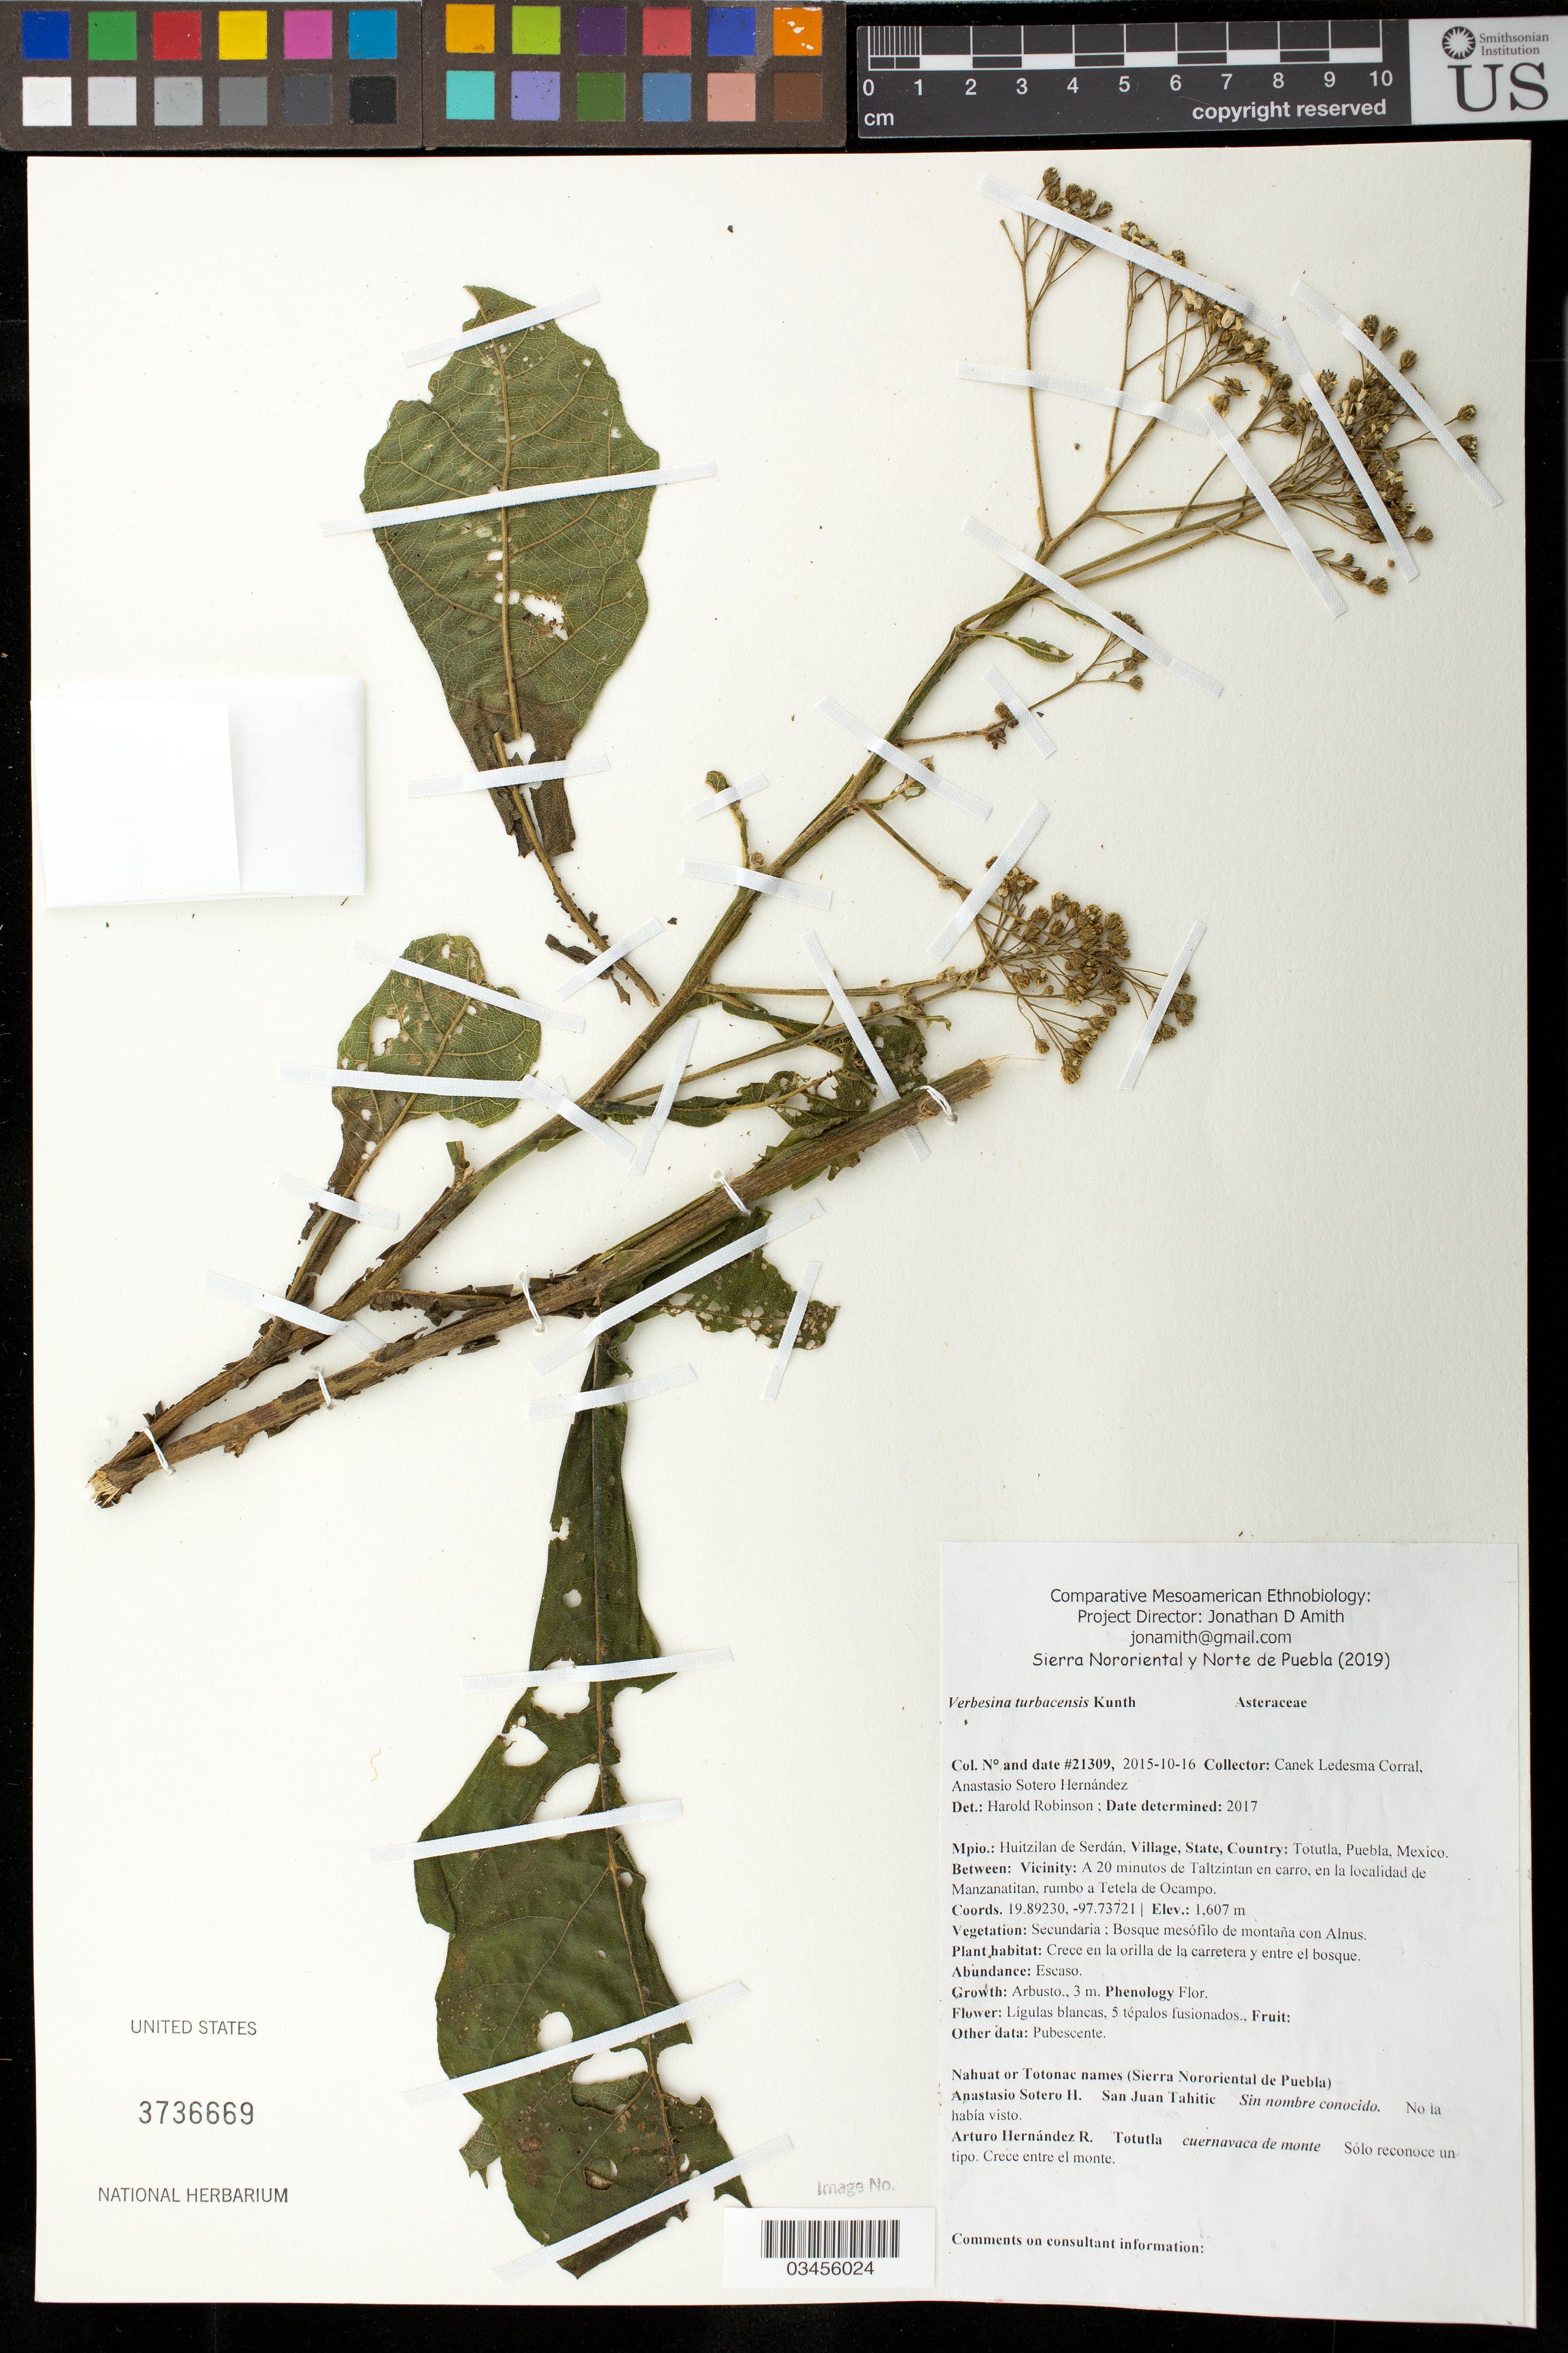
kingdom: Plantae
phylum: Tracheophyta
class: Magnoliopsida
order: Asterales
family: Asteraceae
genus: Verbesina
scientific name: Verbesina turbacensis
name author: Kunth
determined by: Robinson, Harold E., (US)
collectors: Canek Ledesma C. & A. Sotero H.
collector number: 21309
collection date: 2015-10-16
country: México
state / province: Puebla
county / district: Huitzilan de Serdán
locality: PUEBLO: Totutla; LOCALIDAD EXACTA: A 20 minutos de Taltzintan en carro, en la localidad de Manzanatitan, rumbo a Tetela de Ocampo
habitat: Bosque mesófilo de montaña con Alnus | Crece en la orilla de la carretera y entre el bosque.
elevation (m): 1607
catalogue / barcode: US 3736669